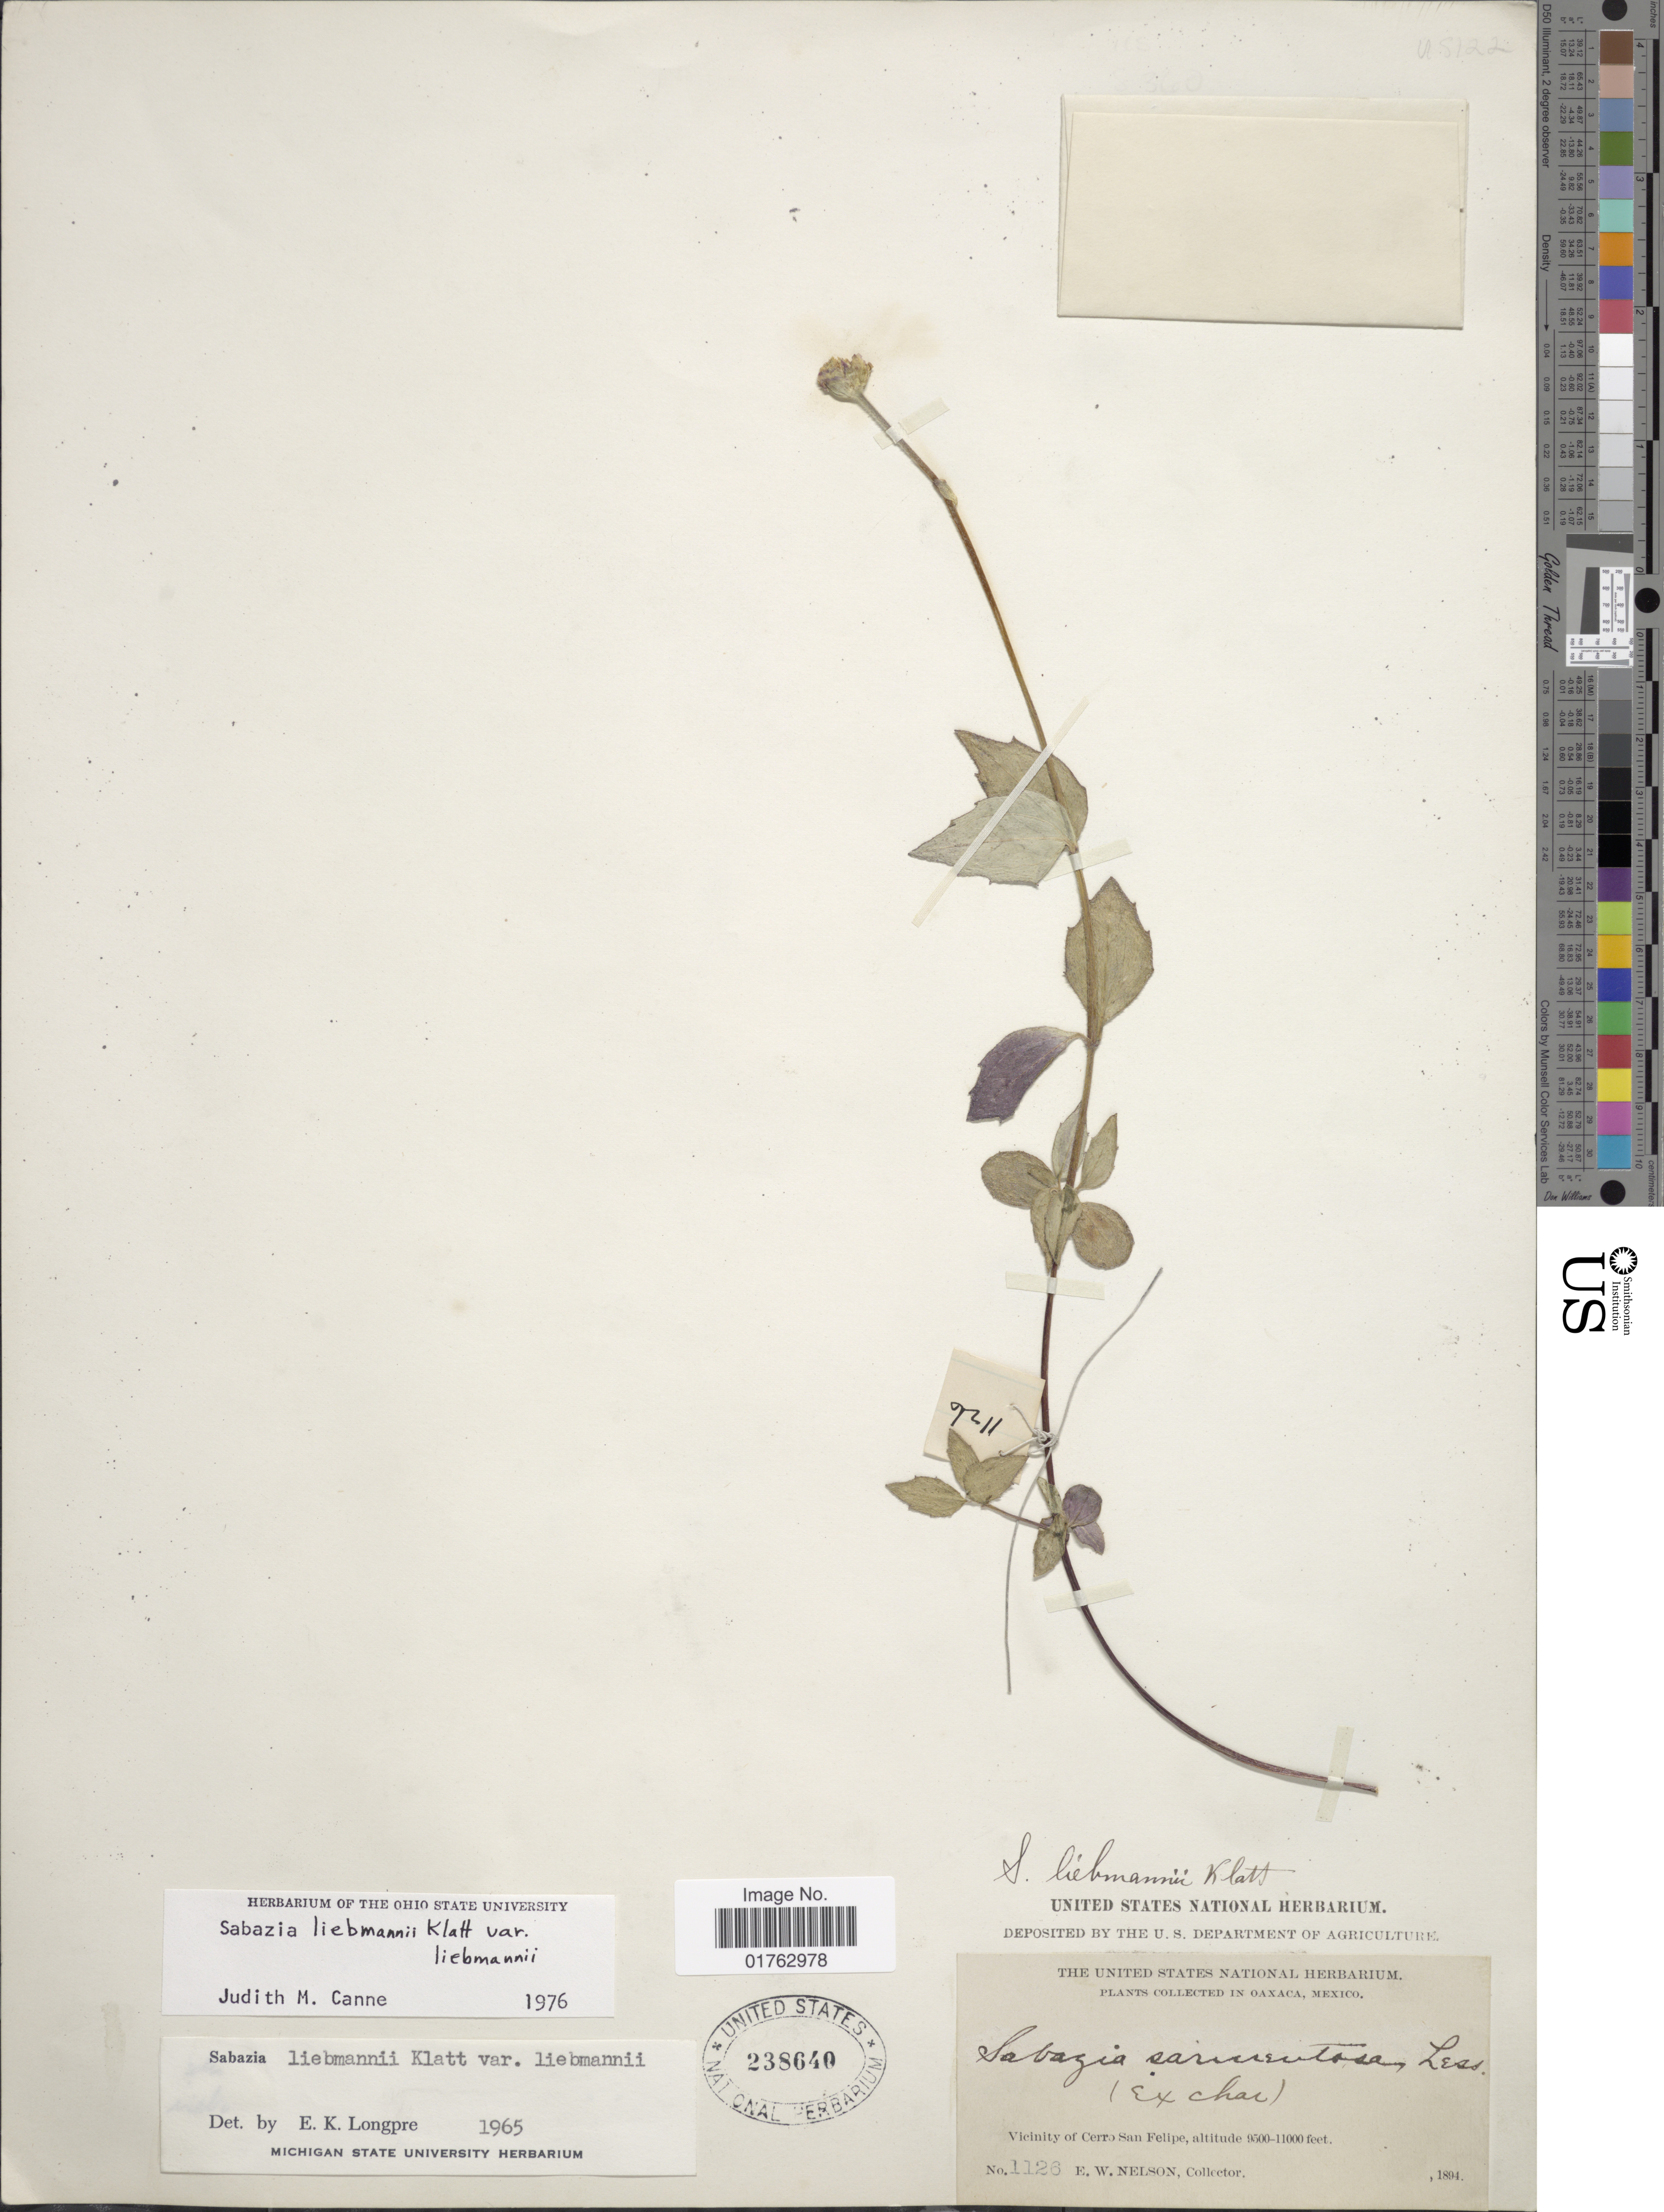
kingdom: Plantae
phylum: Tracheophyta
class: Magnoliopsida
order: Asterales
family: Asteraceae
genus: Sabazia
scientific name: Sabazia liebmannii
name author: Klatt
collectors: E. W. Nelson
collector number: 1126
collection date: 1894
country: Mexico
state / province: Oaxaca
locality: Vicinity of Cerro San Felipe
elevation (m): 2896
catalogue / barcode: US 238640